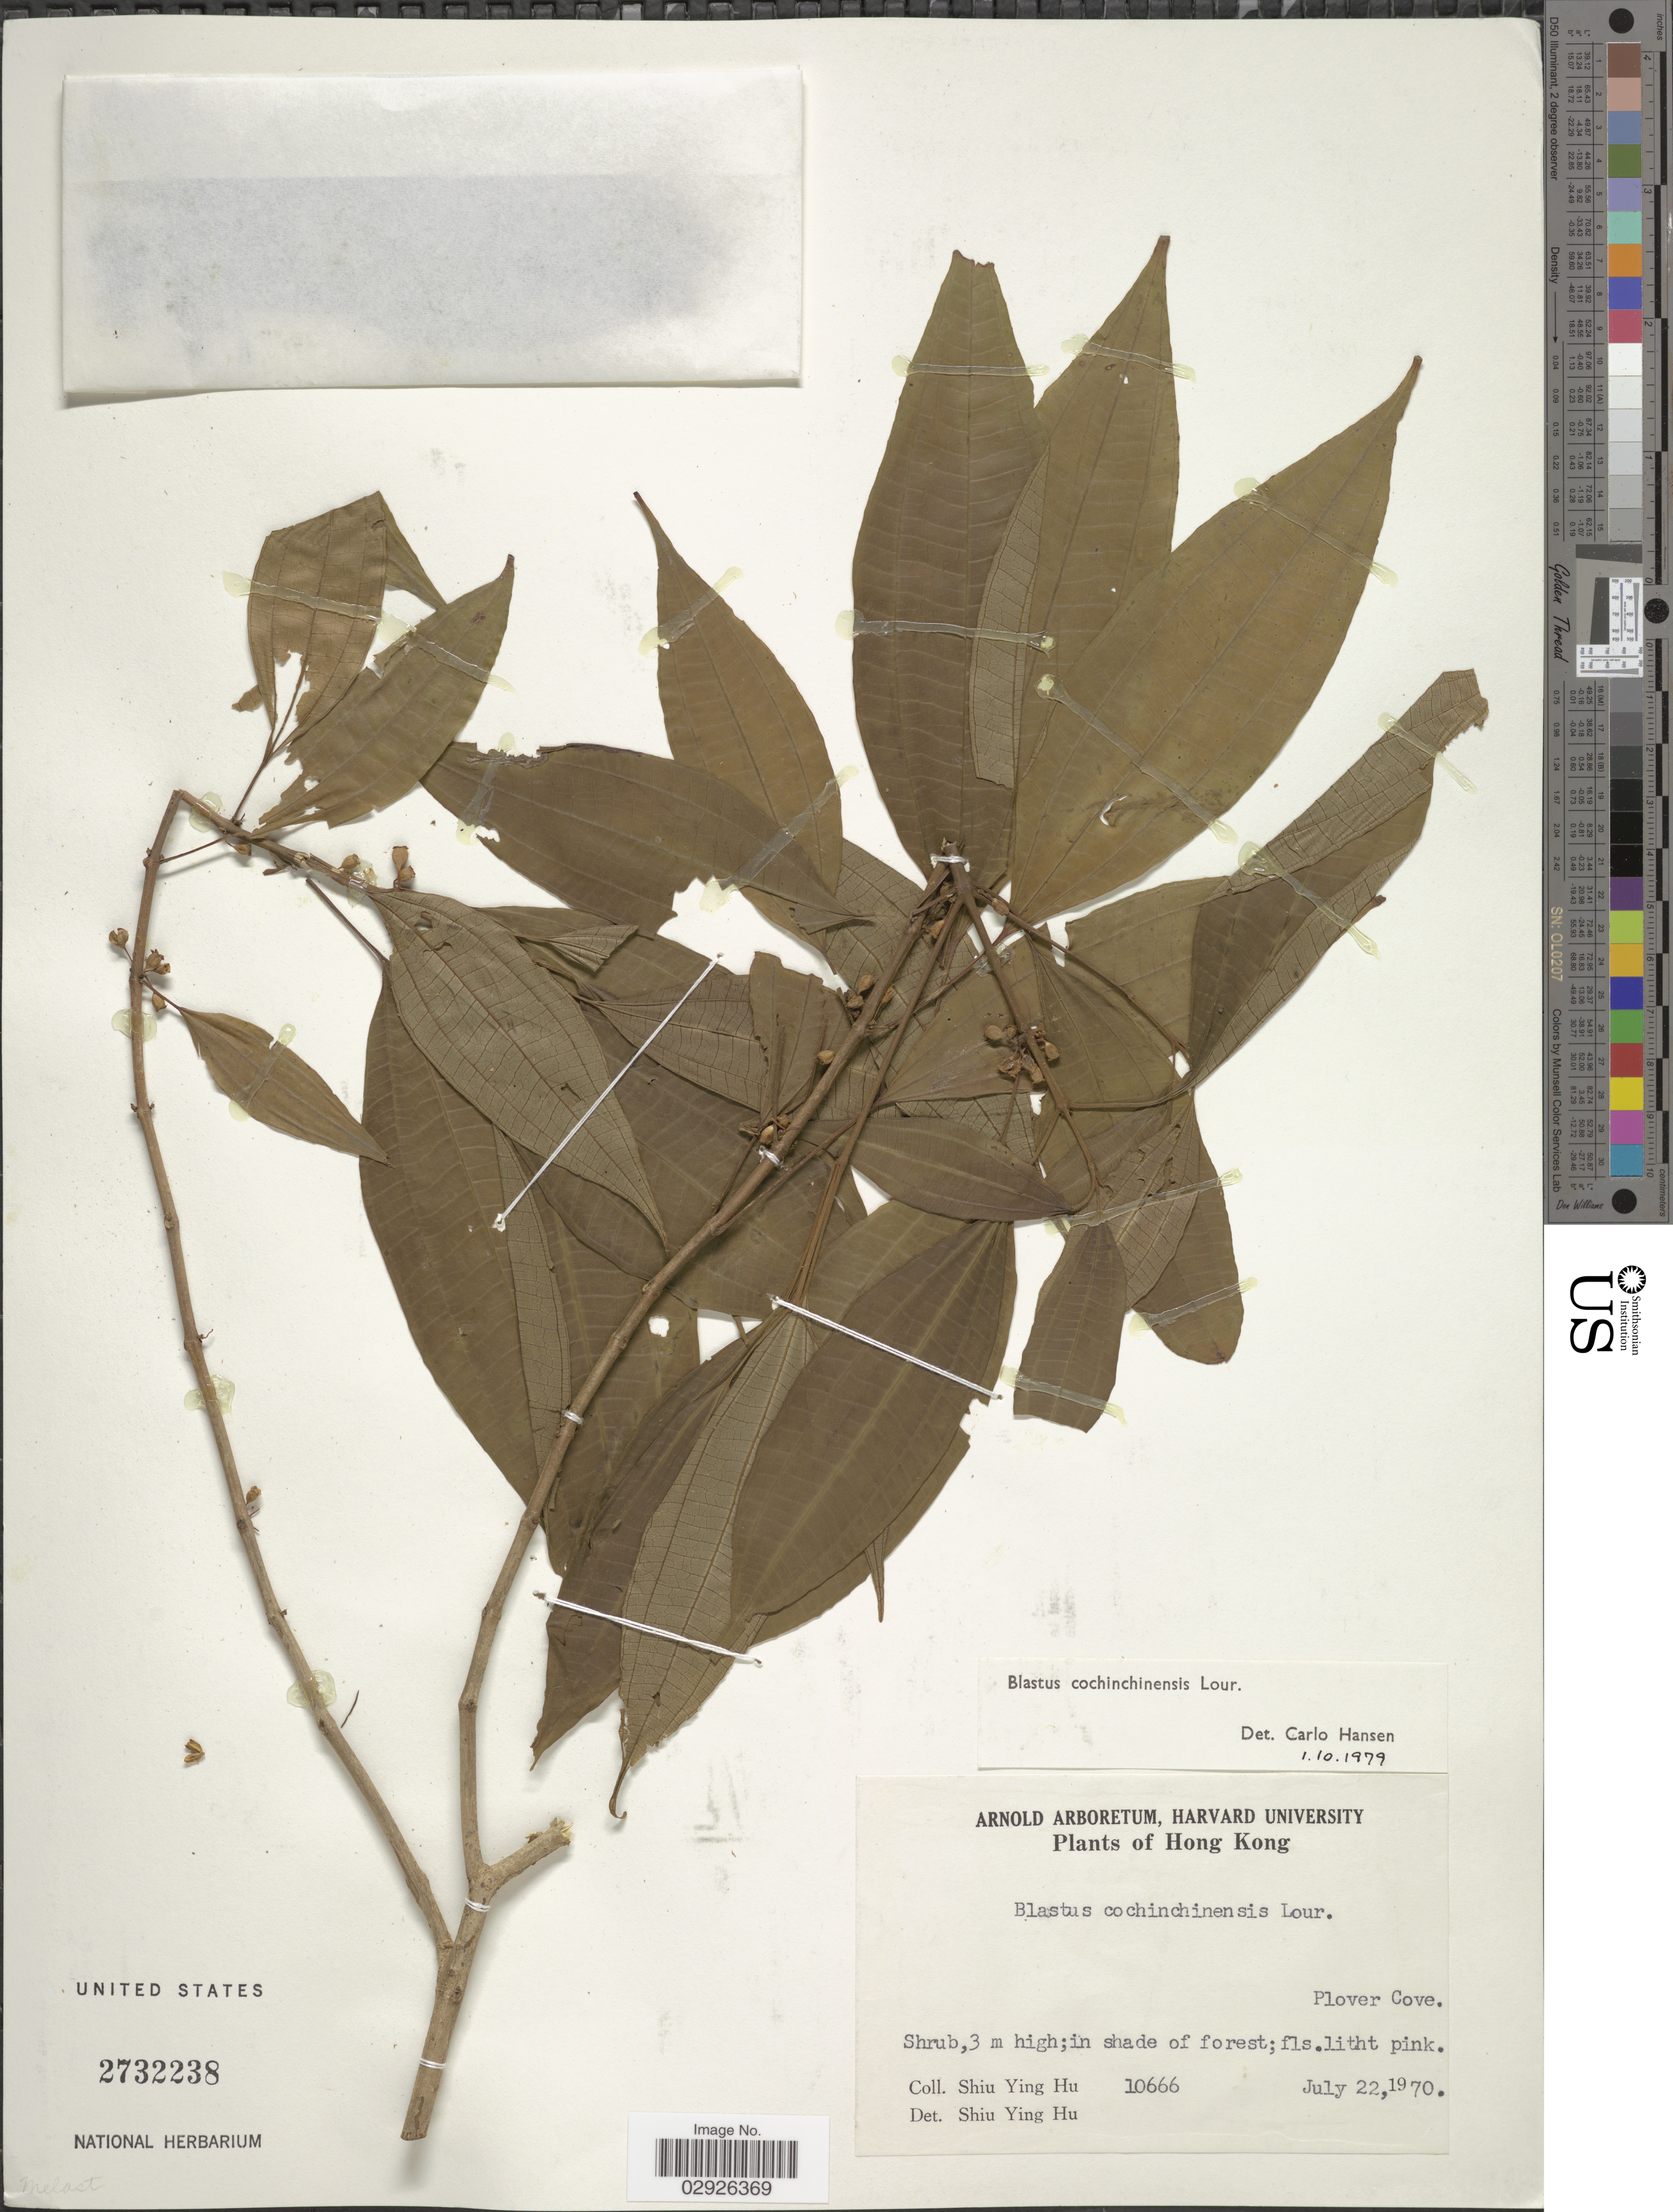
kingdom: Plantae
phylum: Tracheophyta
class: Magnoliopsida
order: Myrtales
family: Melastomataceae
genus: Blastus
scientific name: Blastus cochinchinensis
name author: Lour.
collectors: S. Y. Hu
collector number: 10666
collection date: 1970-07-22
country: China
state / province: Hong Kong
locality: Plover Cove.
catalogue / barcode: US 2732238